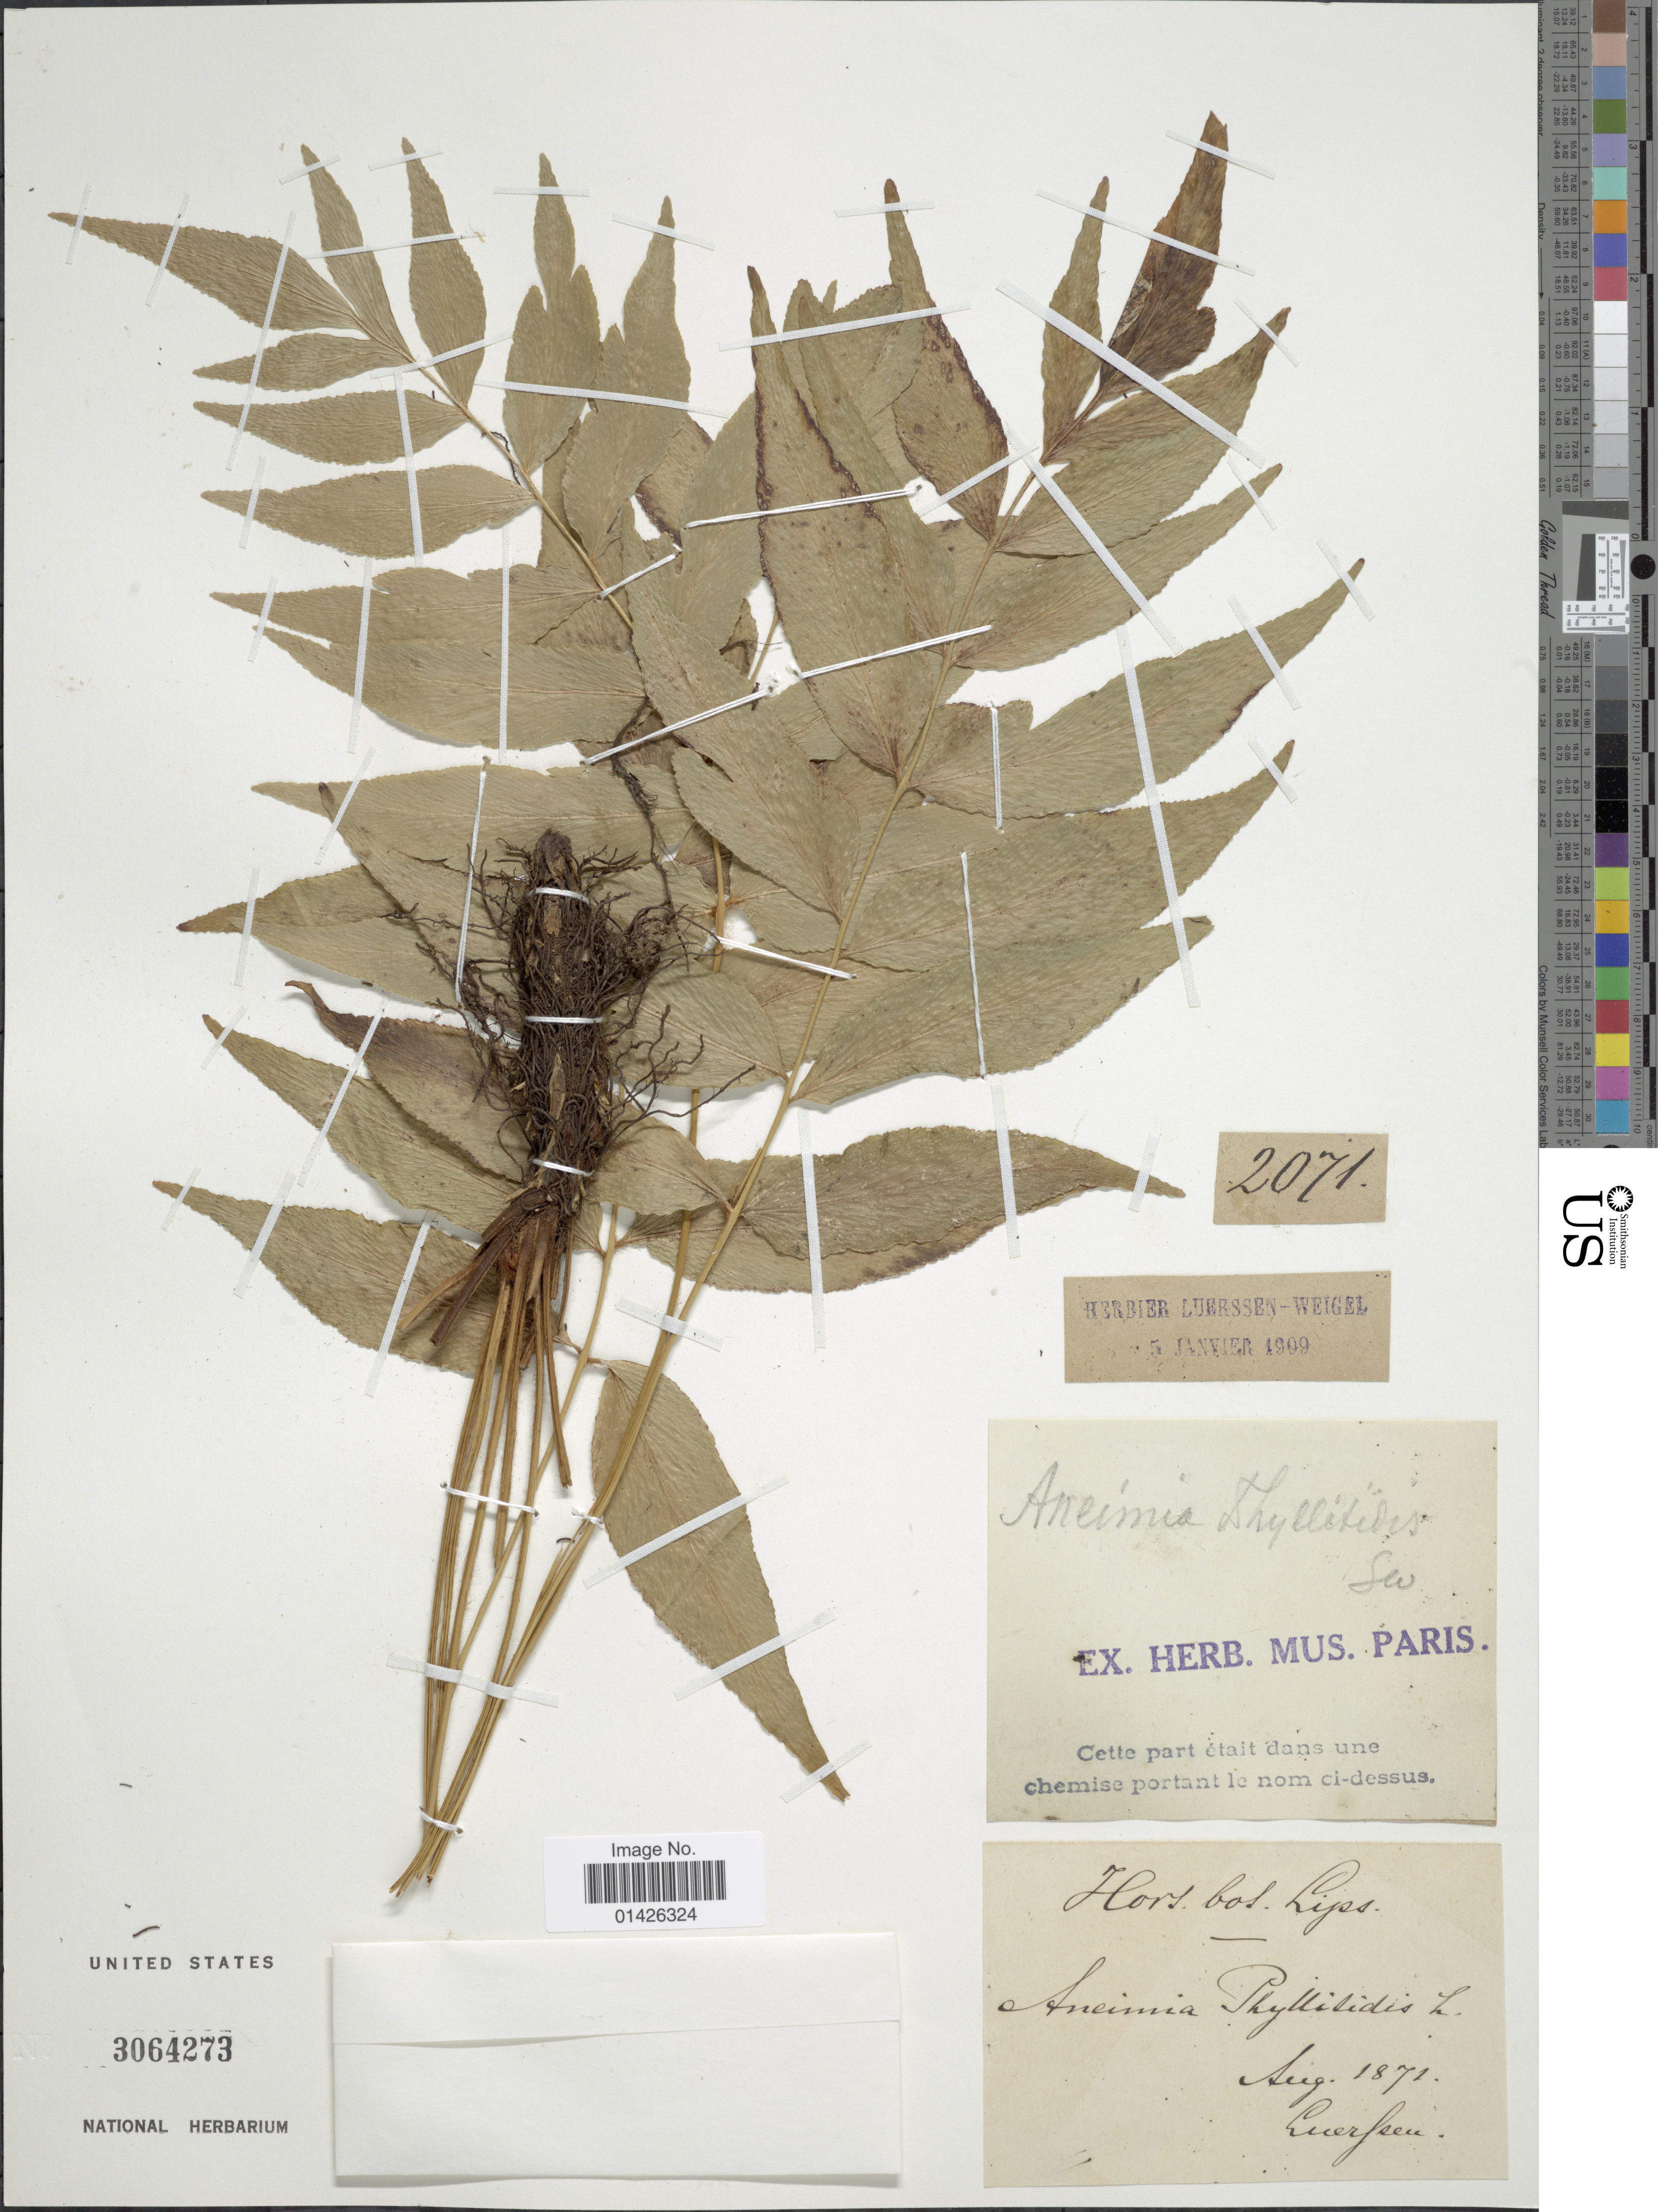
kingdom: Plantae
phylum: Tracheophyta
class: Polypodiopsida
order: Schizaeales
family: Anemiaceae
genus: Anemia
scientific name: Anemia phyllitidis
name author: (L.) Sw.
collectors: Luerssen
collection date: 1872-08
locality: Hort bot. Lips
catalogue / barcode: US 3064273